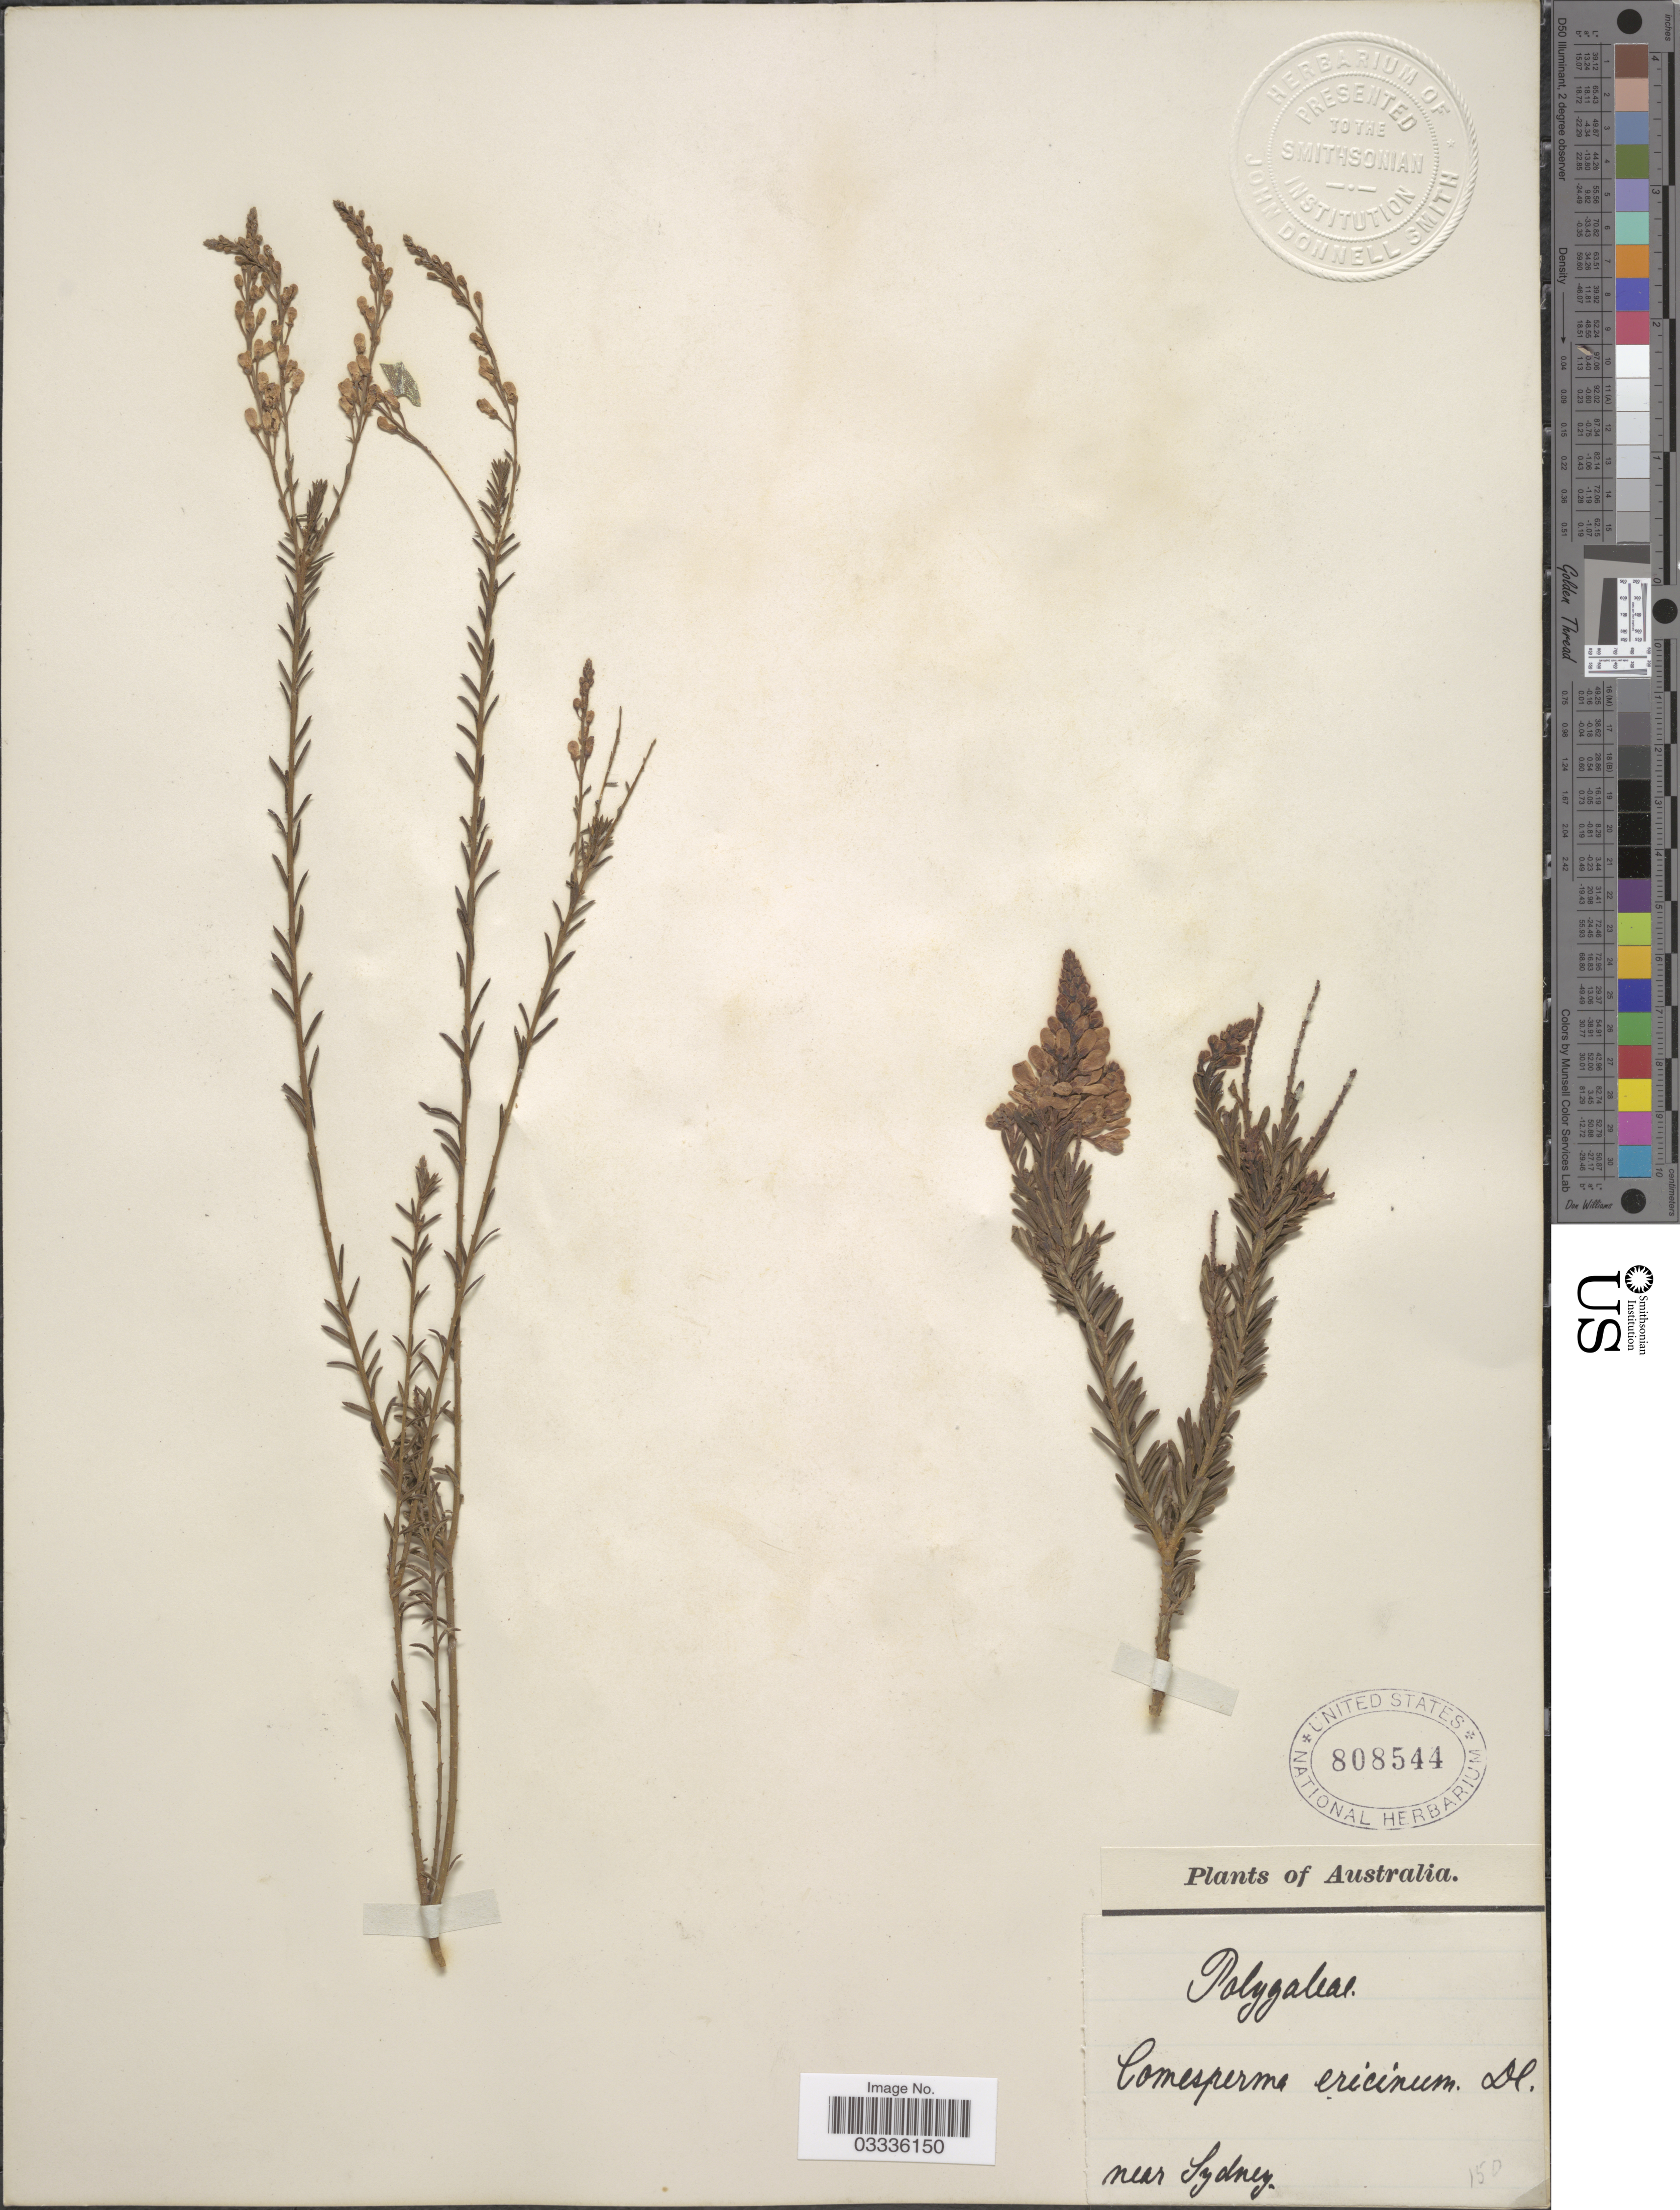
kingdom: Plantae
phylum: Tracheophyta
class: Magnoliopsida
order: Fabales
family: Polygalaceae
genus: Comesperma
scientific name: Comesperma ericinum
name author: DC.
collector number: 150?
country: Australia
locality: Near Sydney.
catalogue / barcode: US 808544